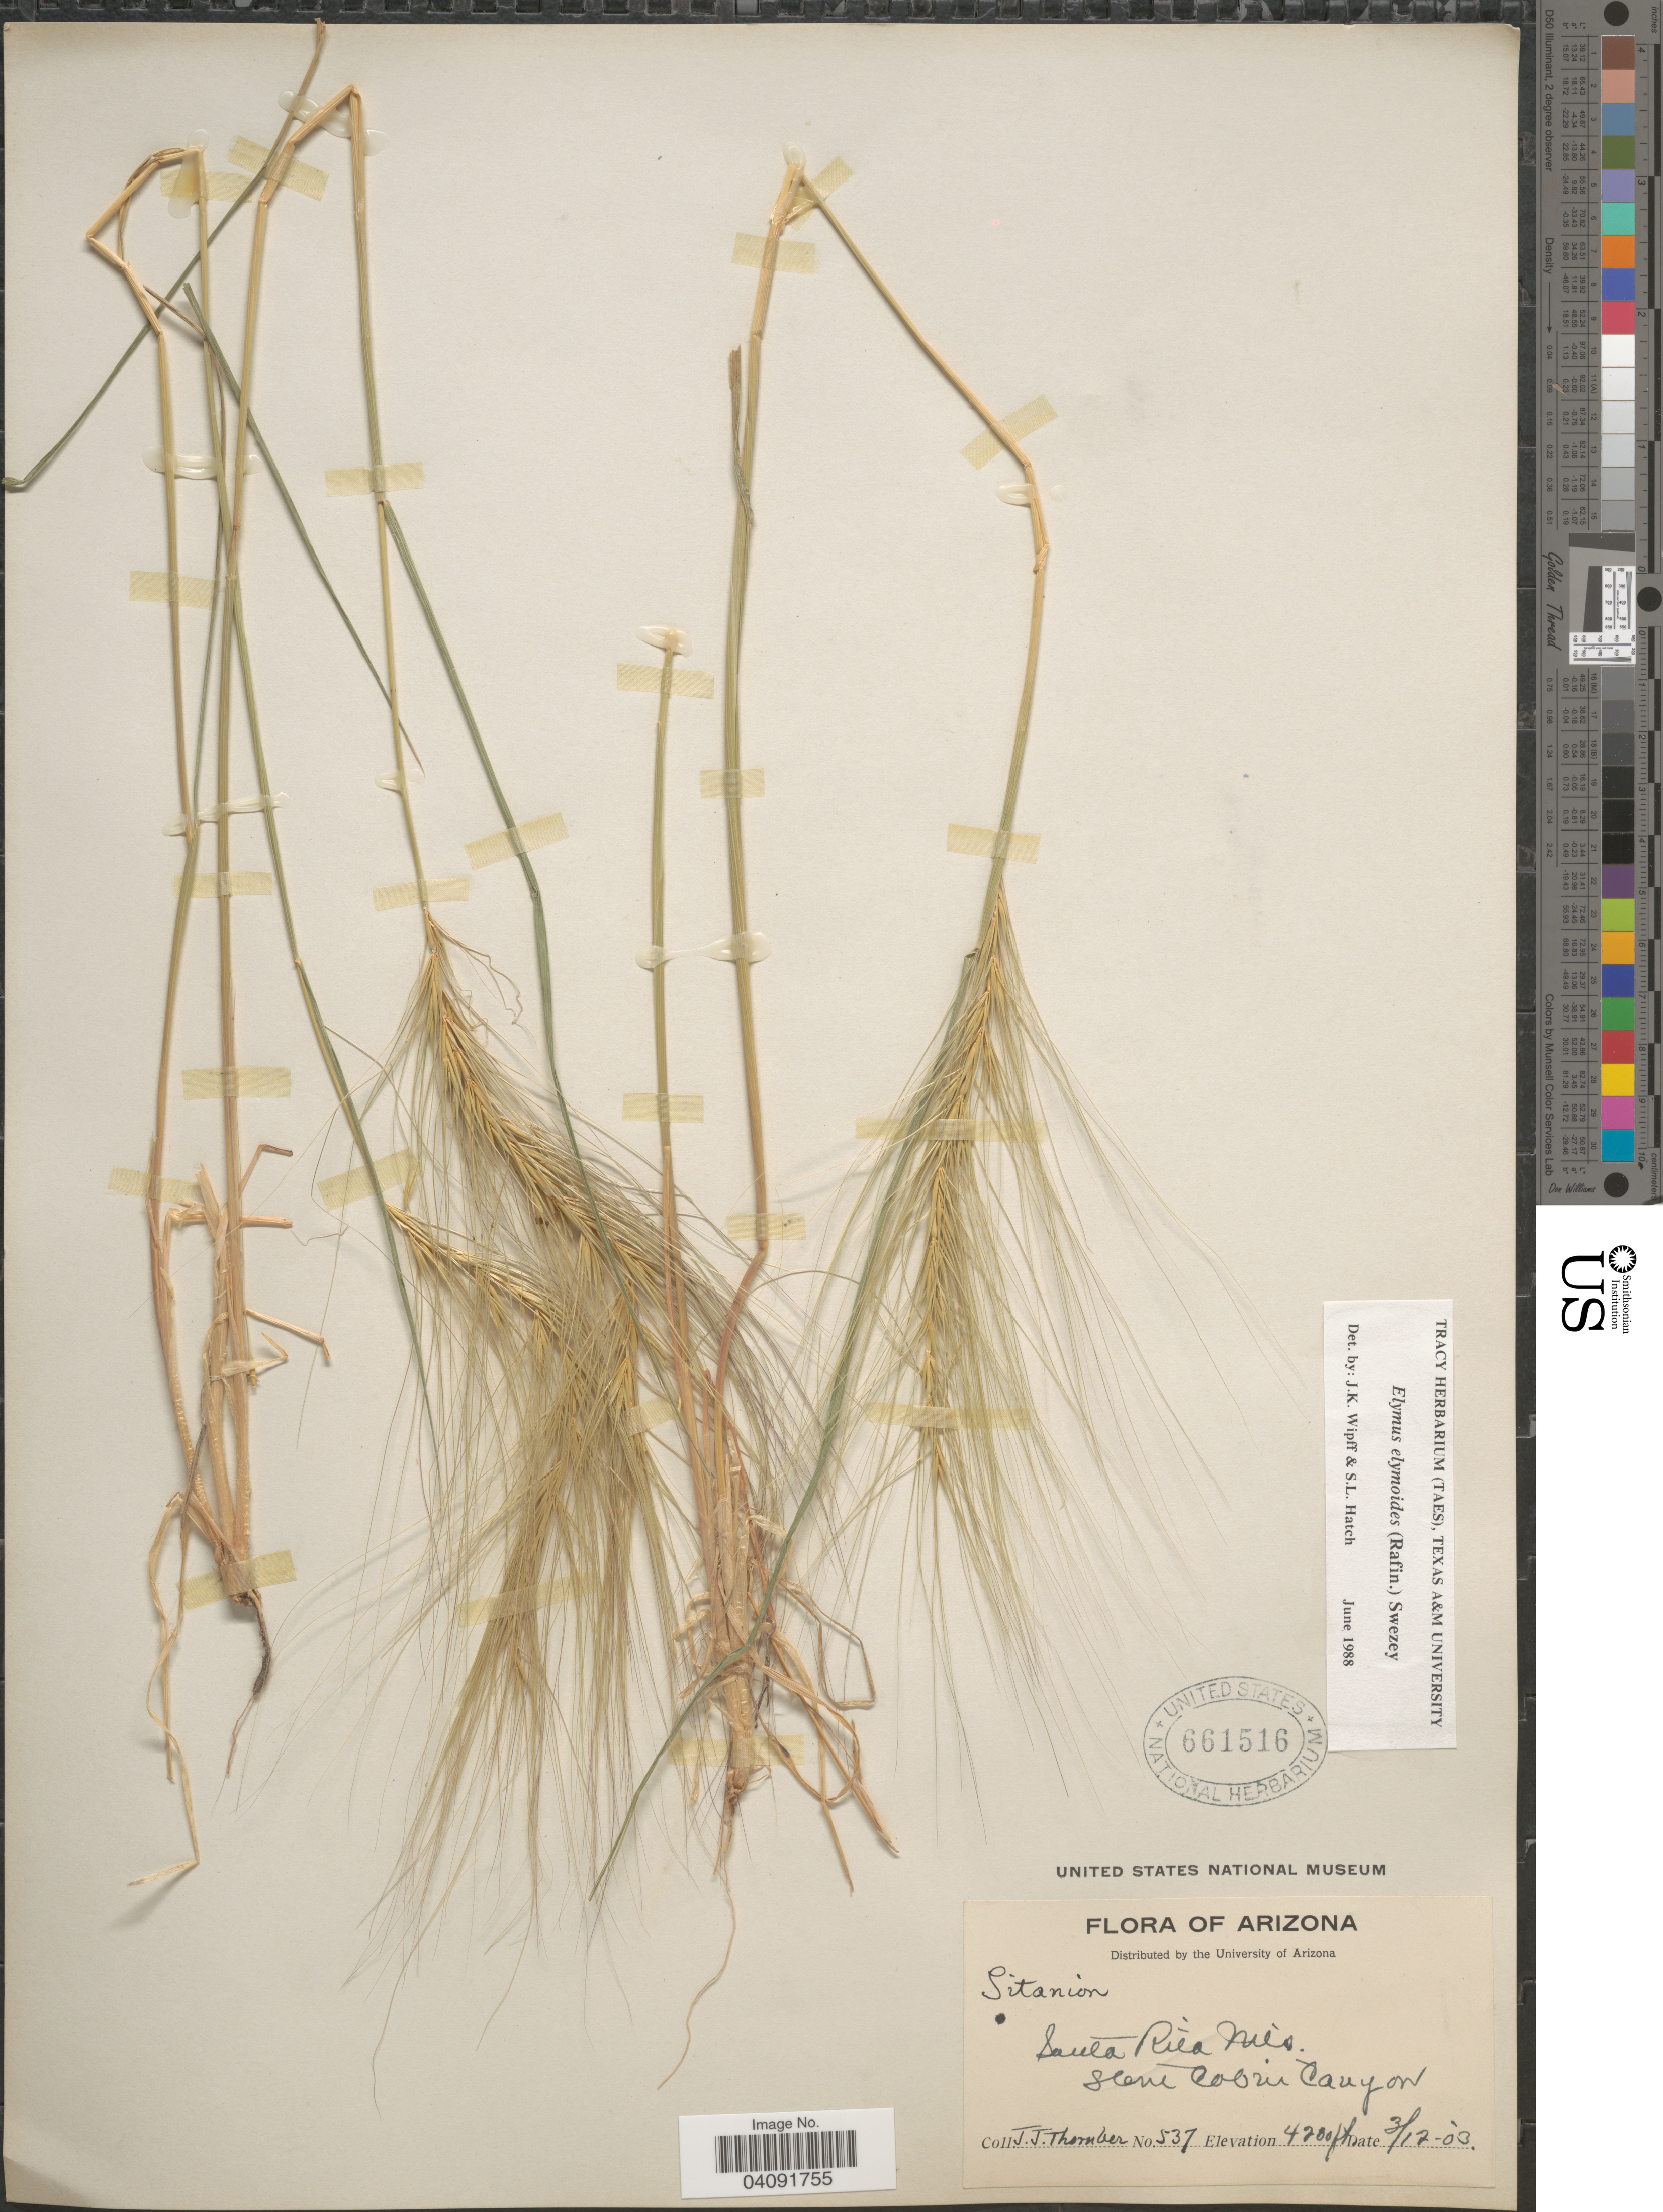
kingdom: Plantae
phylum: Tracheophyta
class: Liliopsida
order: Poales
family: Poaceae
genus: Elymus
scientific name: Elymus elymoides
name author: (Raf.) Swezey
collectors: J. Thornber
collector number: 537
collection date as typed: Transcribed d/m/y: 17/3/3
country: United States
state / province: Arizona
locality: Santa Rita Mts. Slope Cabin Canyon.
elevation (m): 1280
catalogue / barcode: US 661516